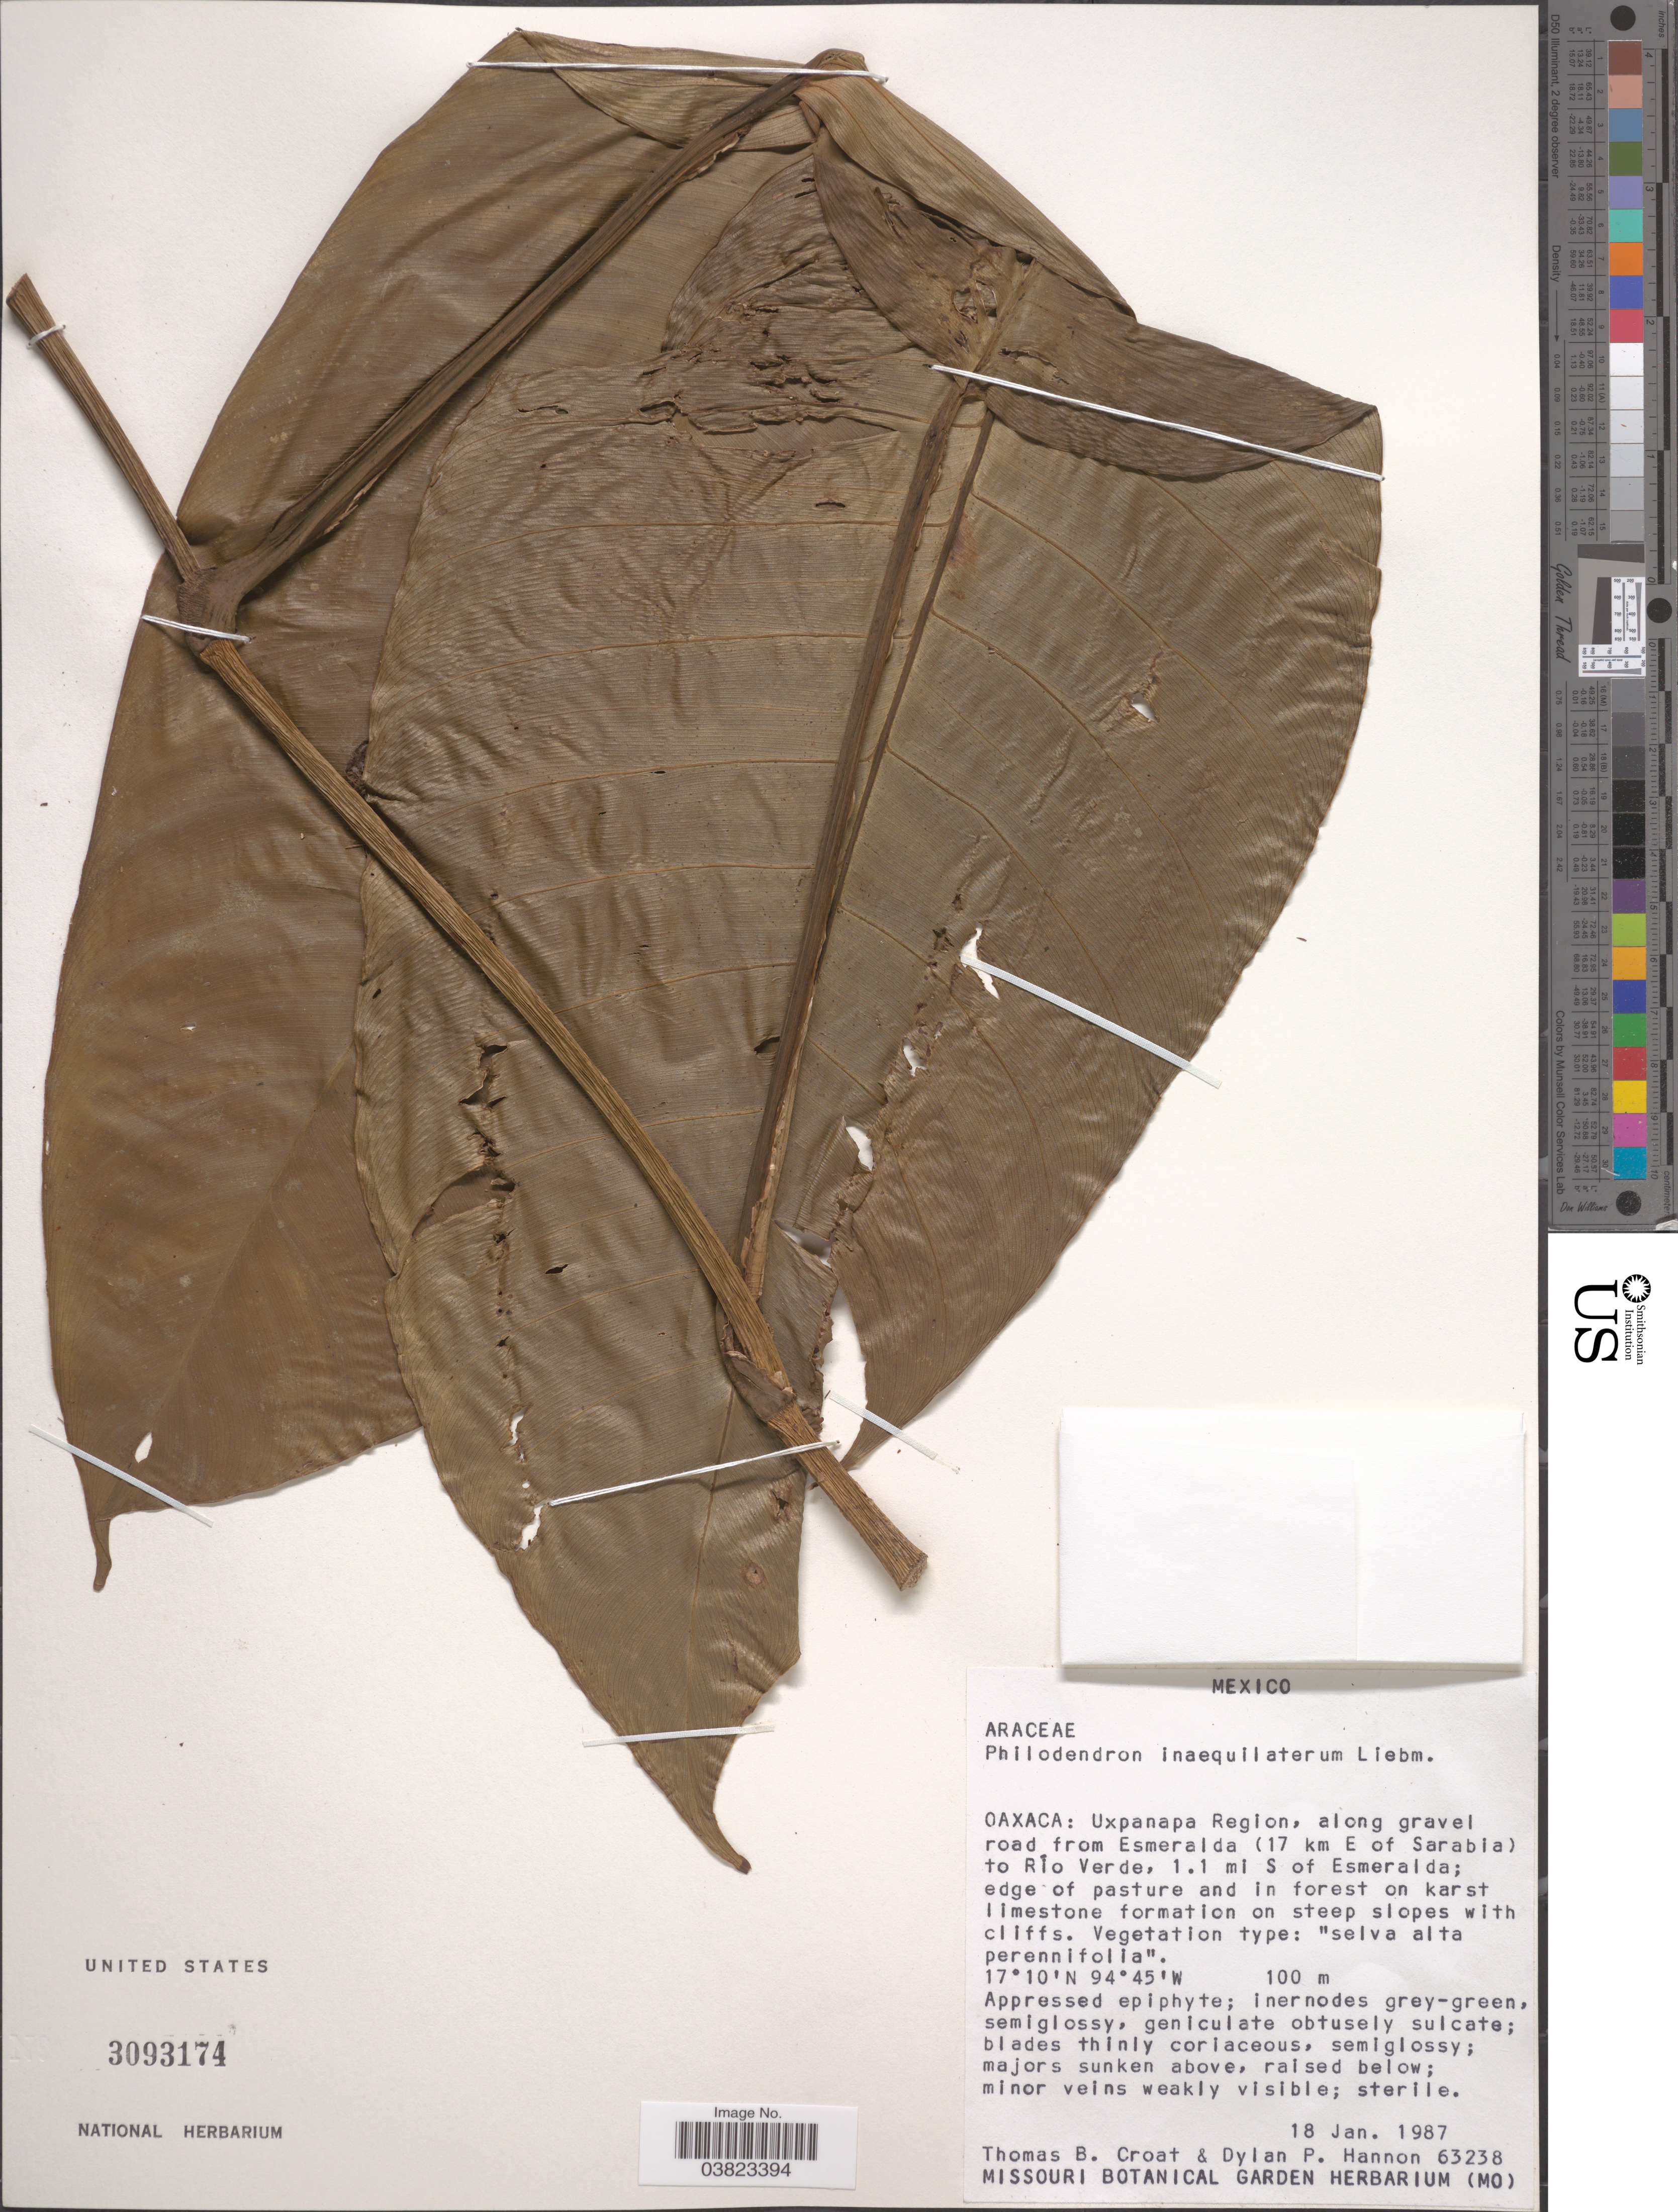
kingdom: Plantae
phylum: Tracheophyta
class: Liliopsida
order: Alismatales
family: Araceae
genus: Philodendron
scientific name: Philodendron inaequilaterum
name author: Liebm.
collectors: T. B. Croat & D. Hannon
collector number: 63238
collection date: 1987-01-18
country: Mexico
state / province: Oaxaca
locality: Uxpanapa Region, along gravel road from Esmeralda (17 km E of Sarabia) to Río Verde, 1.1 mi S of Esmeralda.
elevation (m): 100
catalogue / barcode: US 3093174